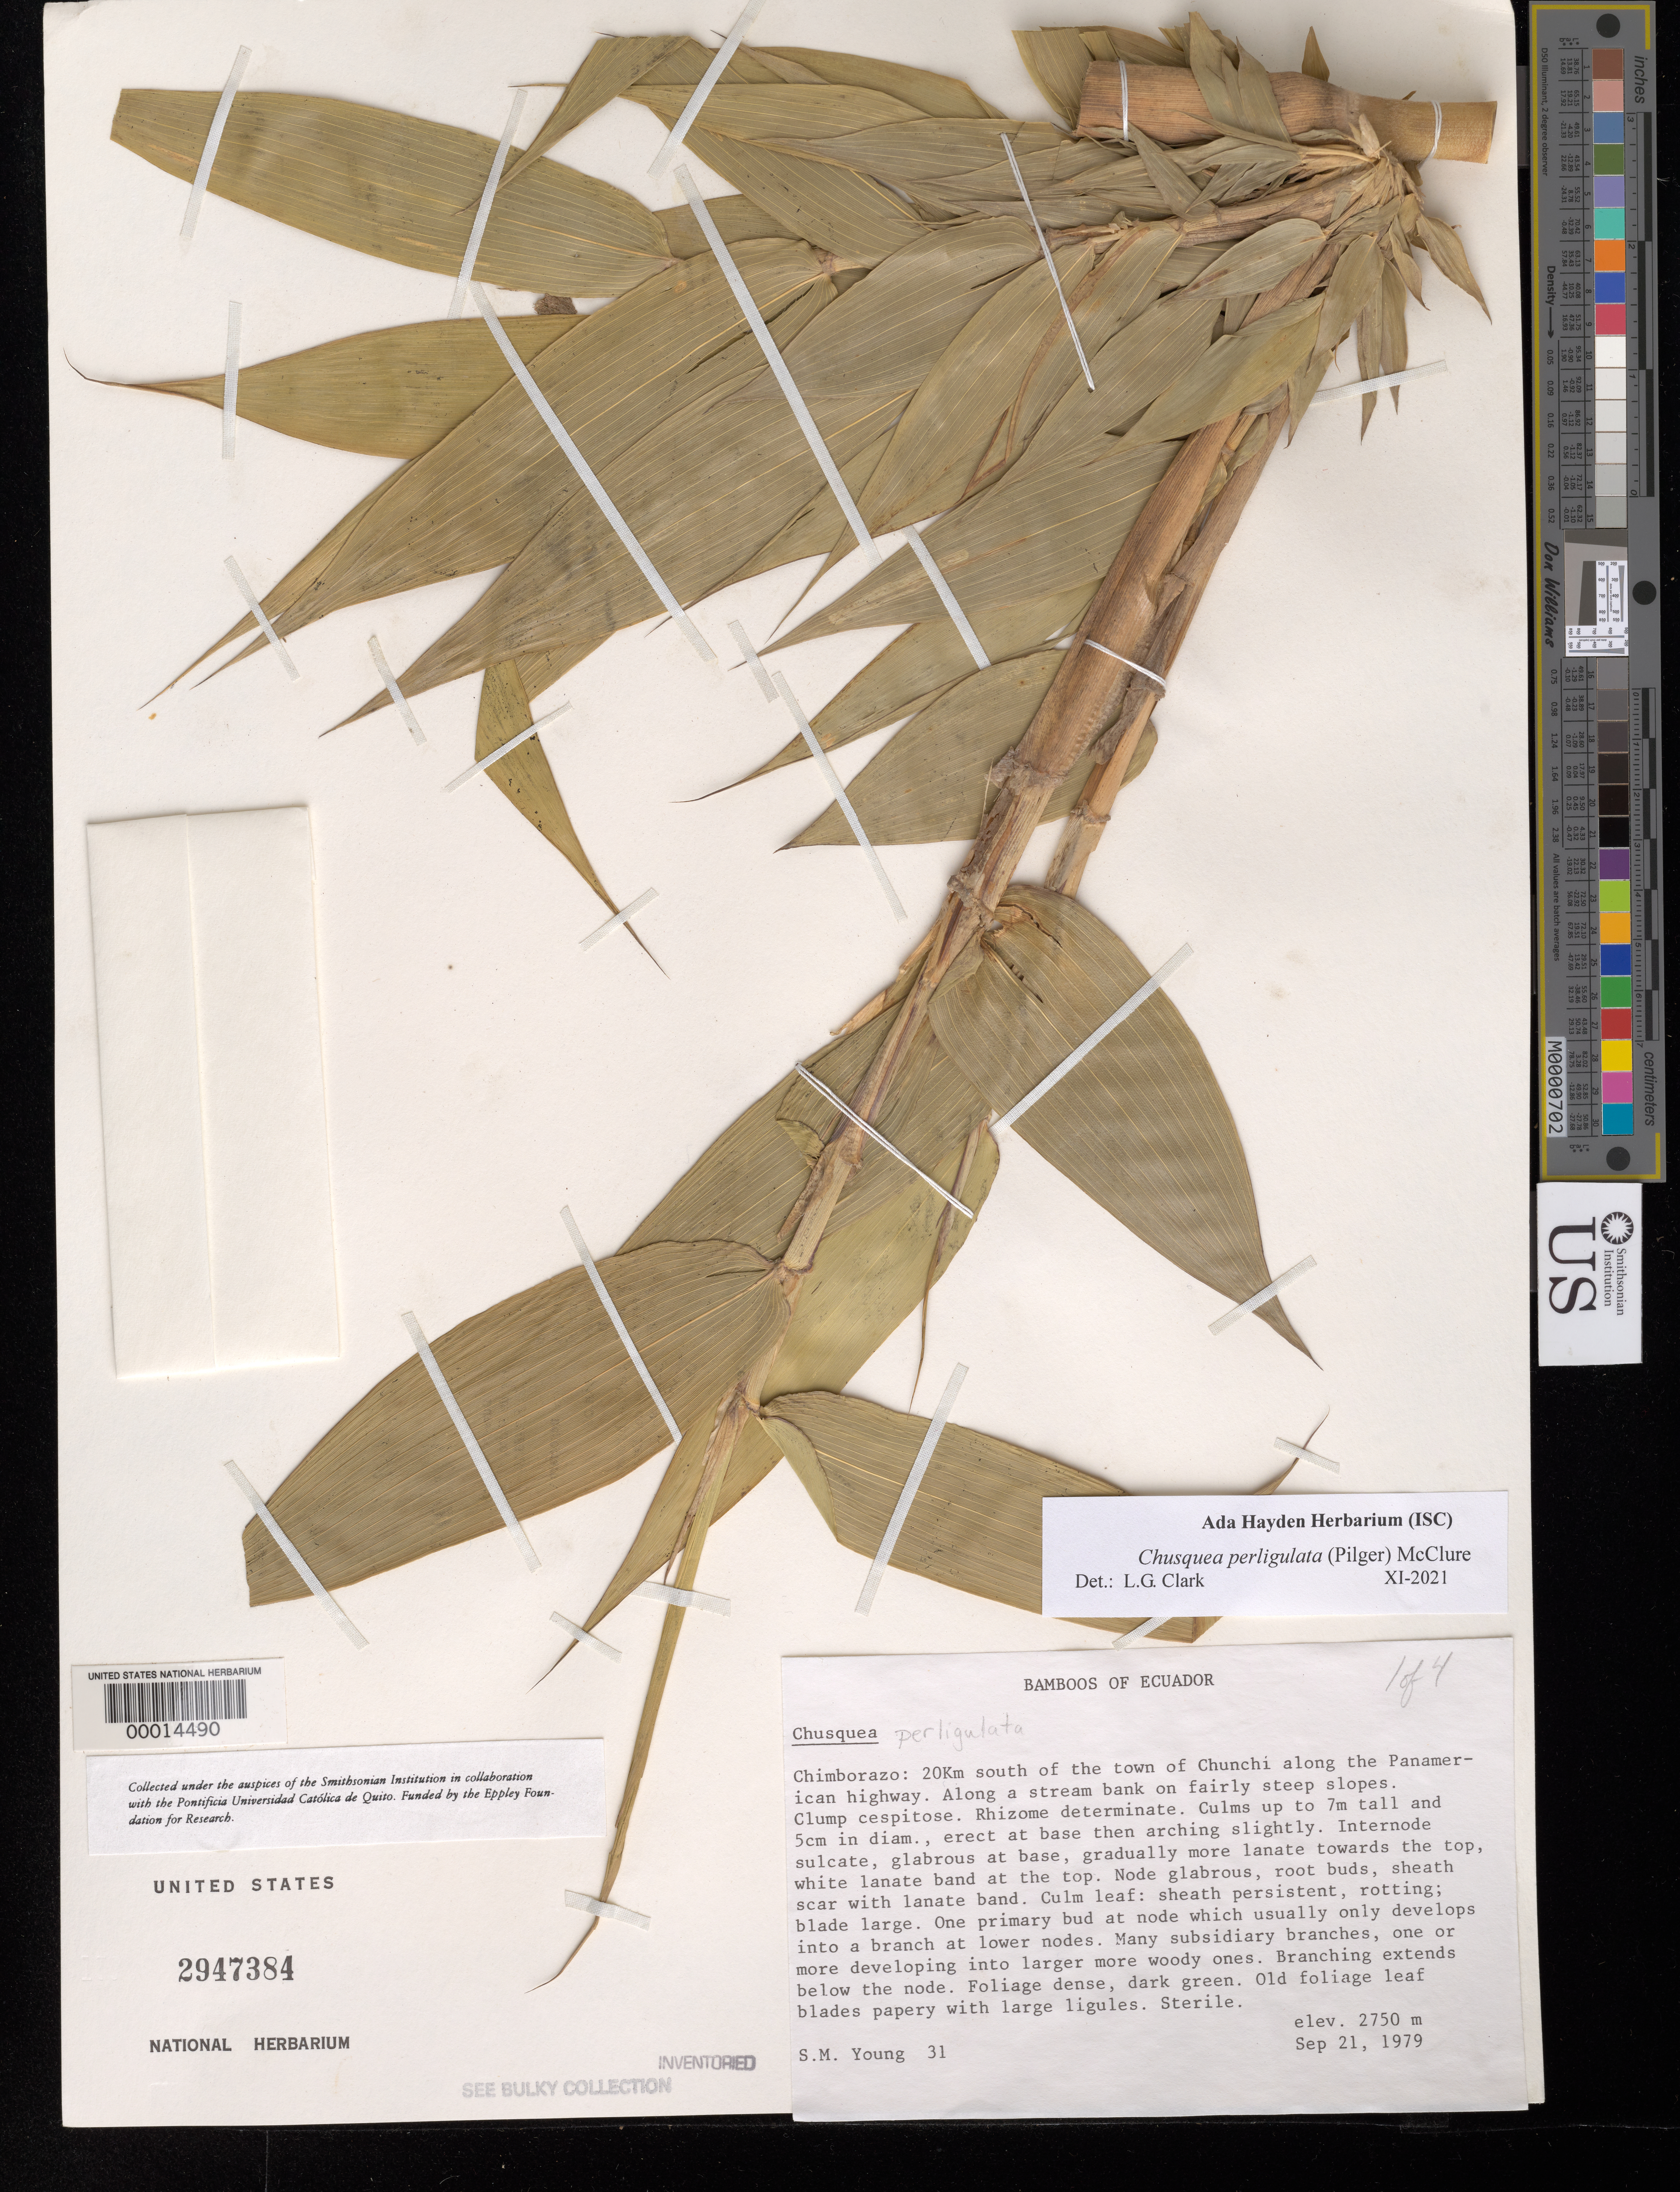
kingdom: Plantae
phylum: Tracheophyta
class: Liliopsida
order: Poales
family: Poaceae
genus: Chusquea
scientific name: Chusquea perligulata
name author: (Pilg.) McClure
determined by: Clark, Lynn G., (ISC), Iowa State University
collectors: S. Young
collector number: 31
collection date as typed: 21 Sep 1979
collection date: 1979-09-21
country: Ecuador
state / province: Chimborazo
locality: Chunchi, Pan American Hwy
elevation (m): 2750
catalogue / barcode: US 2947384